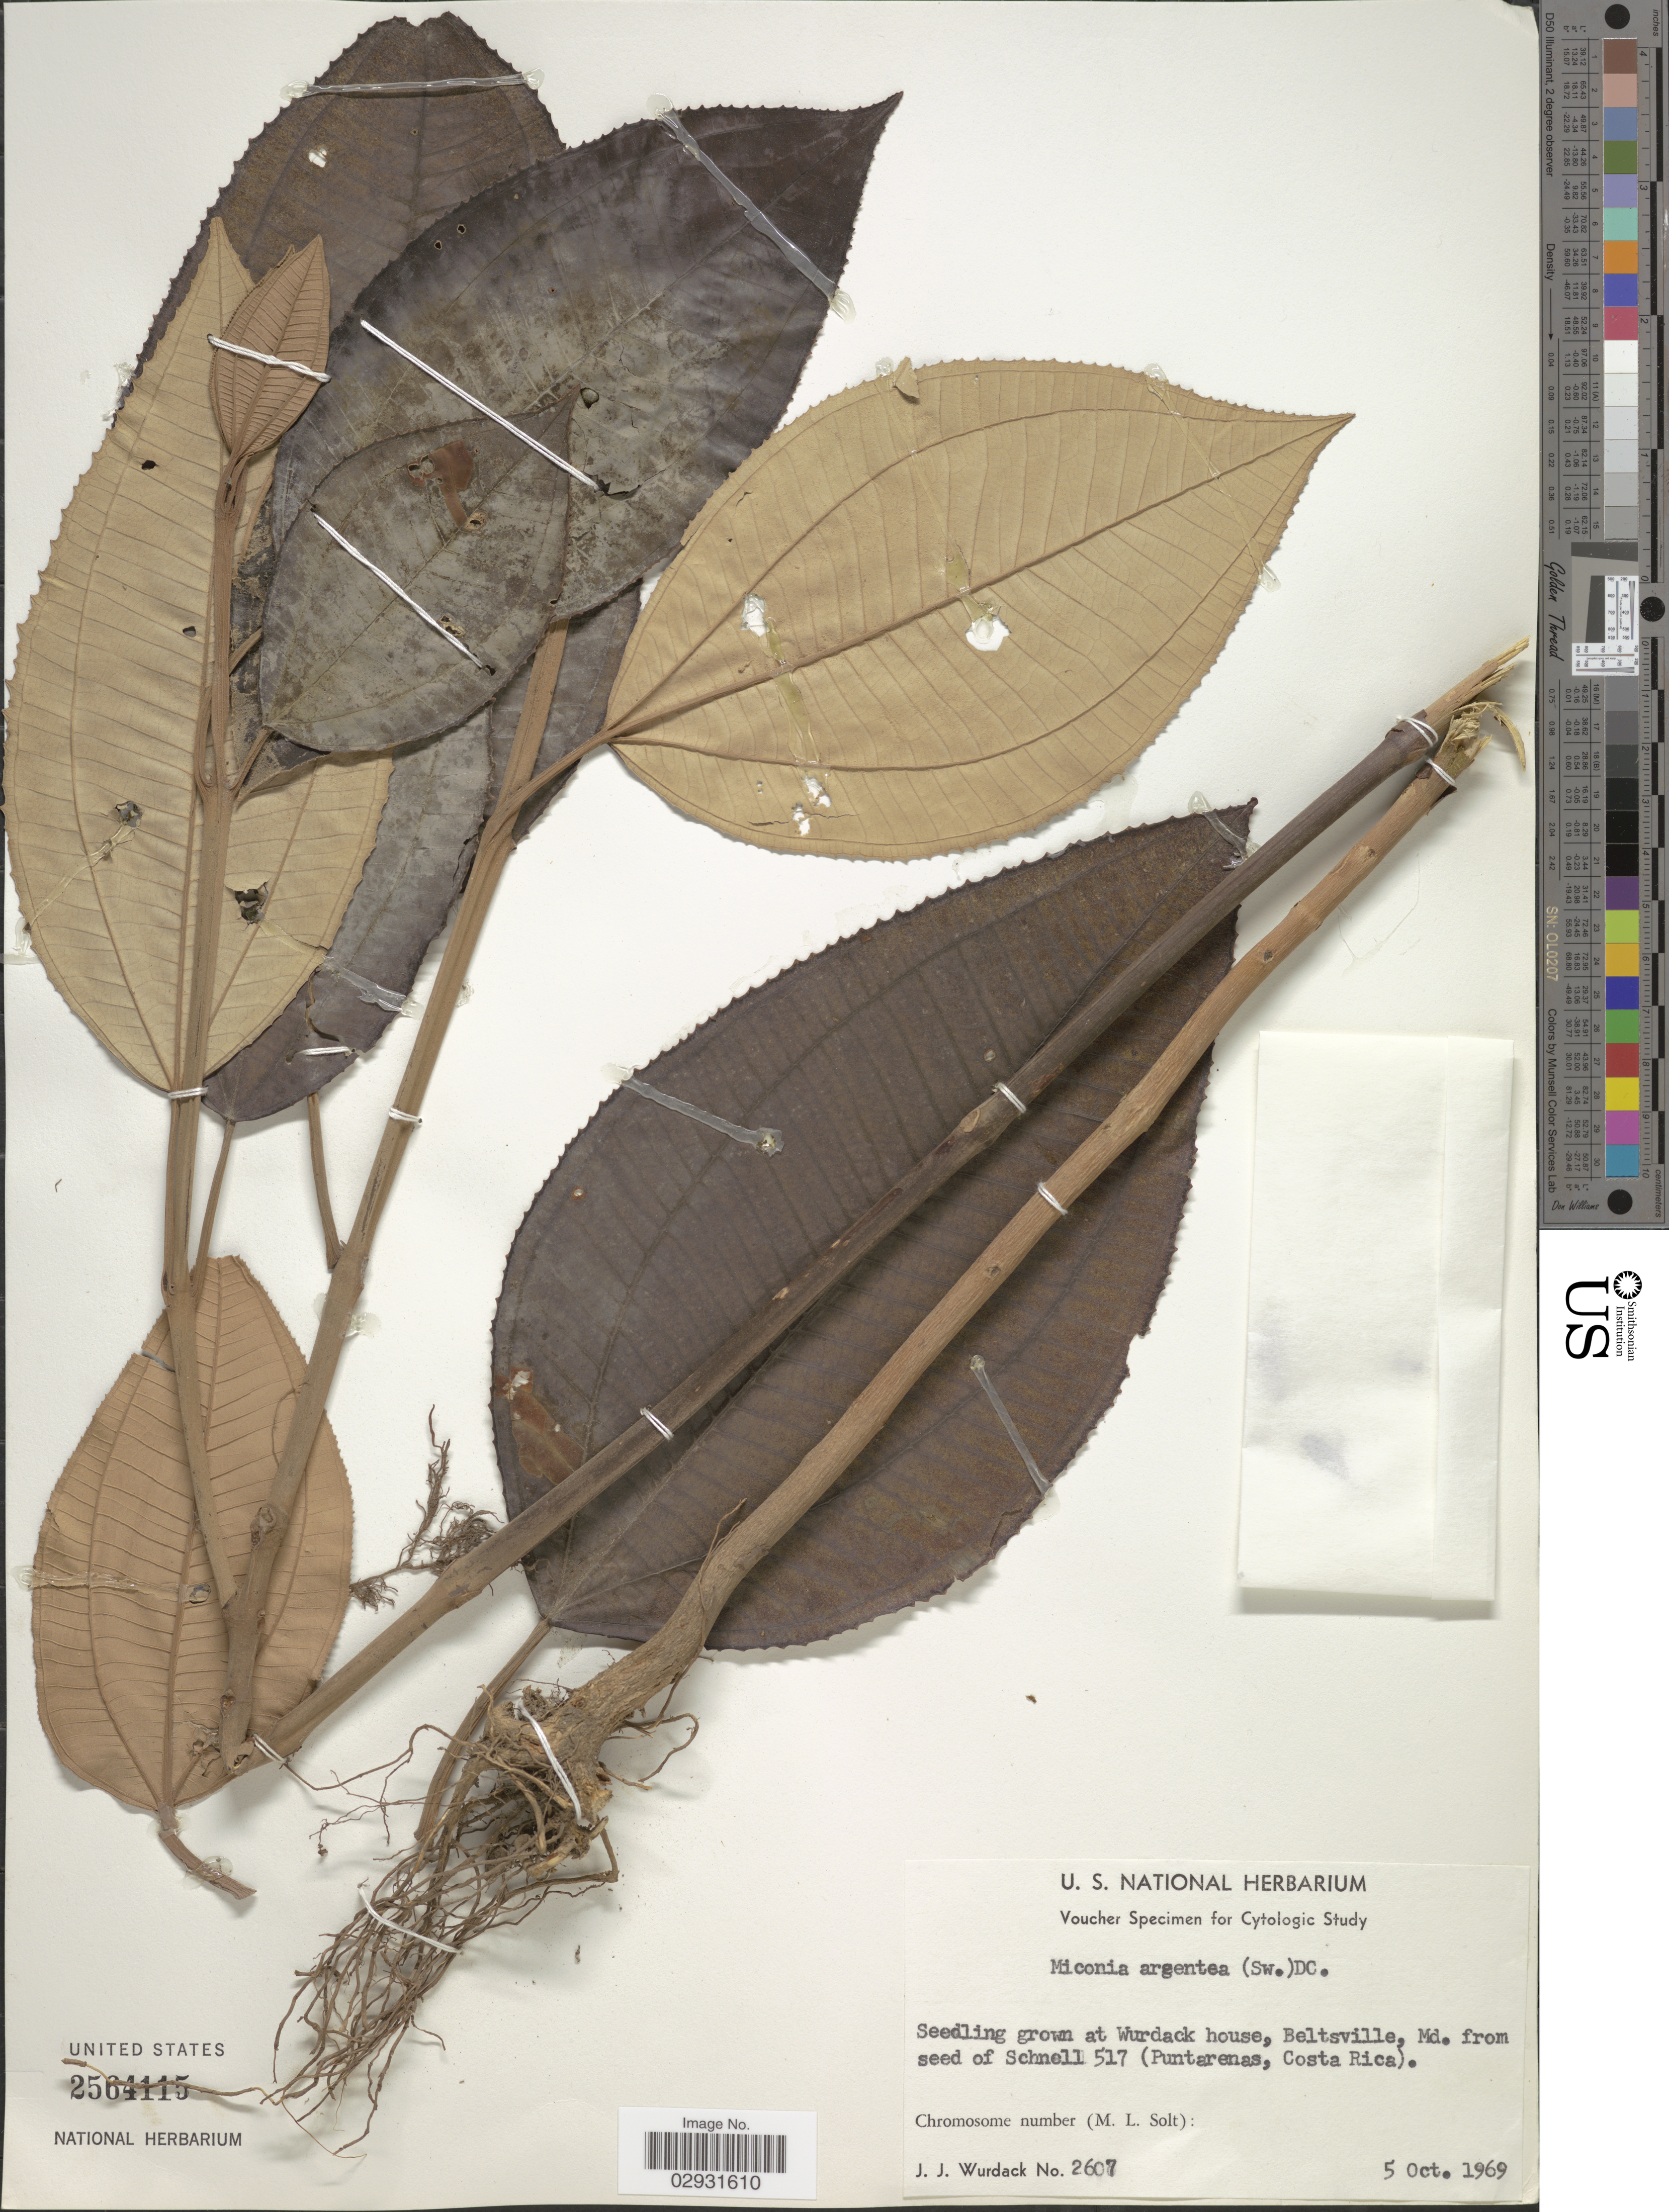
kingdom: Plantae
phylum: Tracheophyta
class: Magnoliopsida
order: Myrtales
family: Melastomataceae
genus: Miconia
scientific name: Miconia argentea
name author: (Sw.) DC.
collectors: J. J. Wurdack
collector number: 2607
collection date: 1969-10-05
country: United States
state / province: Maryland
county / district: Prince George's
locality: Seedling grown at Wurdack house, Beltsville.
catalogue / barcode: US 2564115